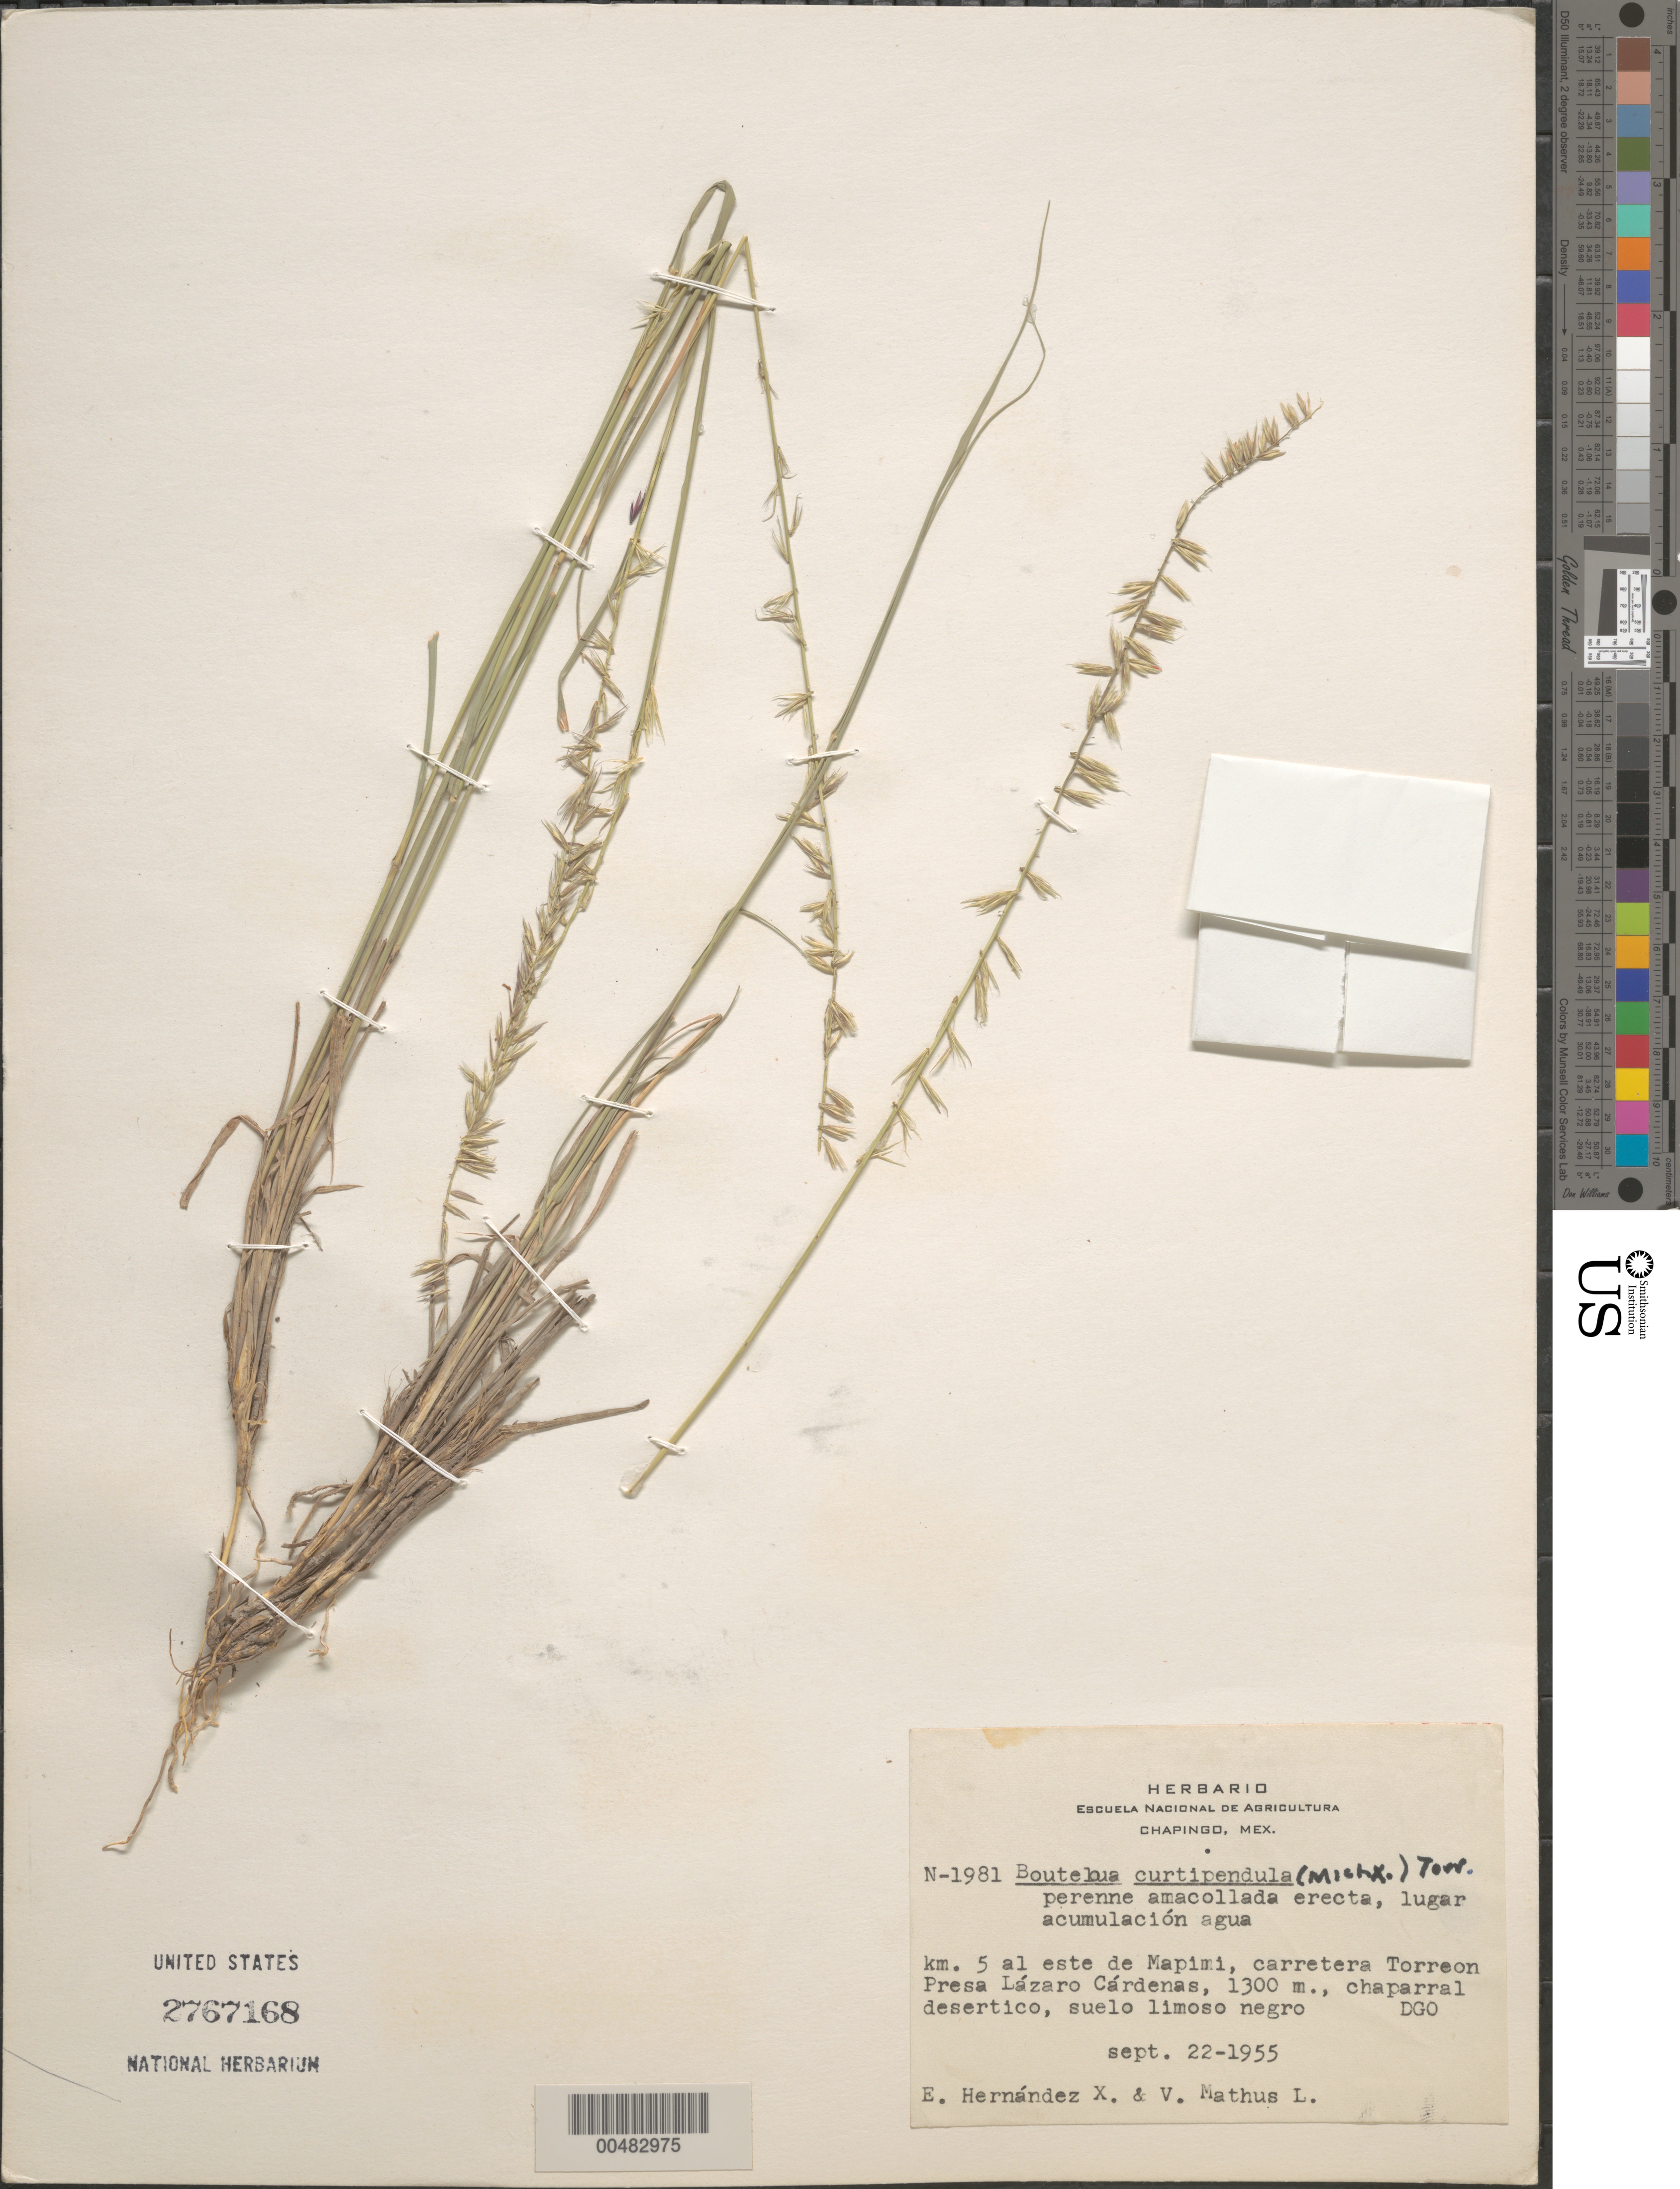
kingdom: Plantae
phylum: Tracheophyta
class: Liliopsida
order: Poales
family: Poaceae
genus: Bouteloua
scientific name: Bouteloua curtipendula var. caespitosa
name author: Gould & Kapadia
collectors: E. I. Hernández-X. & V. Mathus L.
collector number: N-1981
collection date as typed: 22 Sep 1955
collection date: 1955-09-22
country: Mexico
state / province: Durango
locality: Km 5 al E de Mapimi, carretera Torreon Presa - Lázaro Cárdenas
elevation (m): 1300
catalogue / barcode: US 2767168